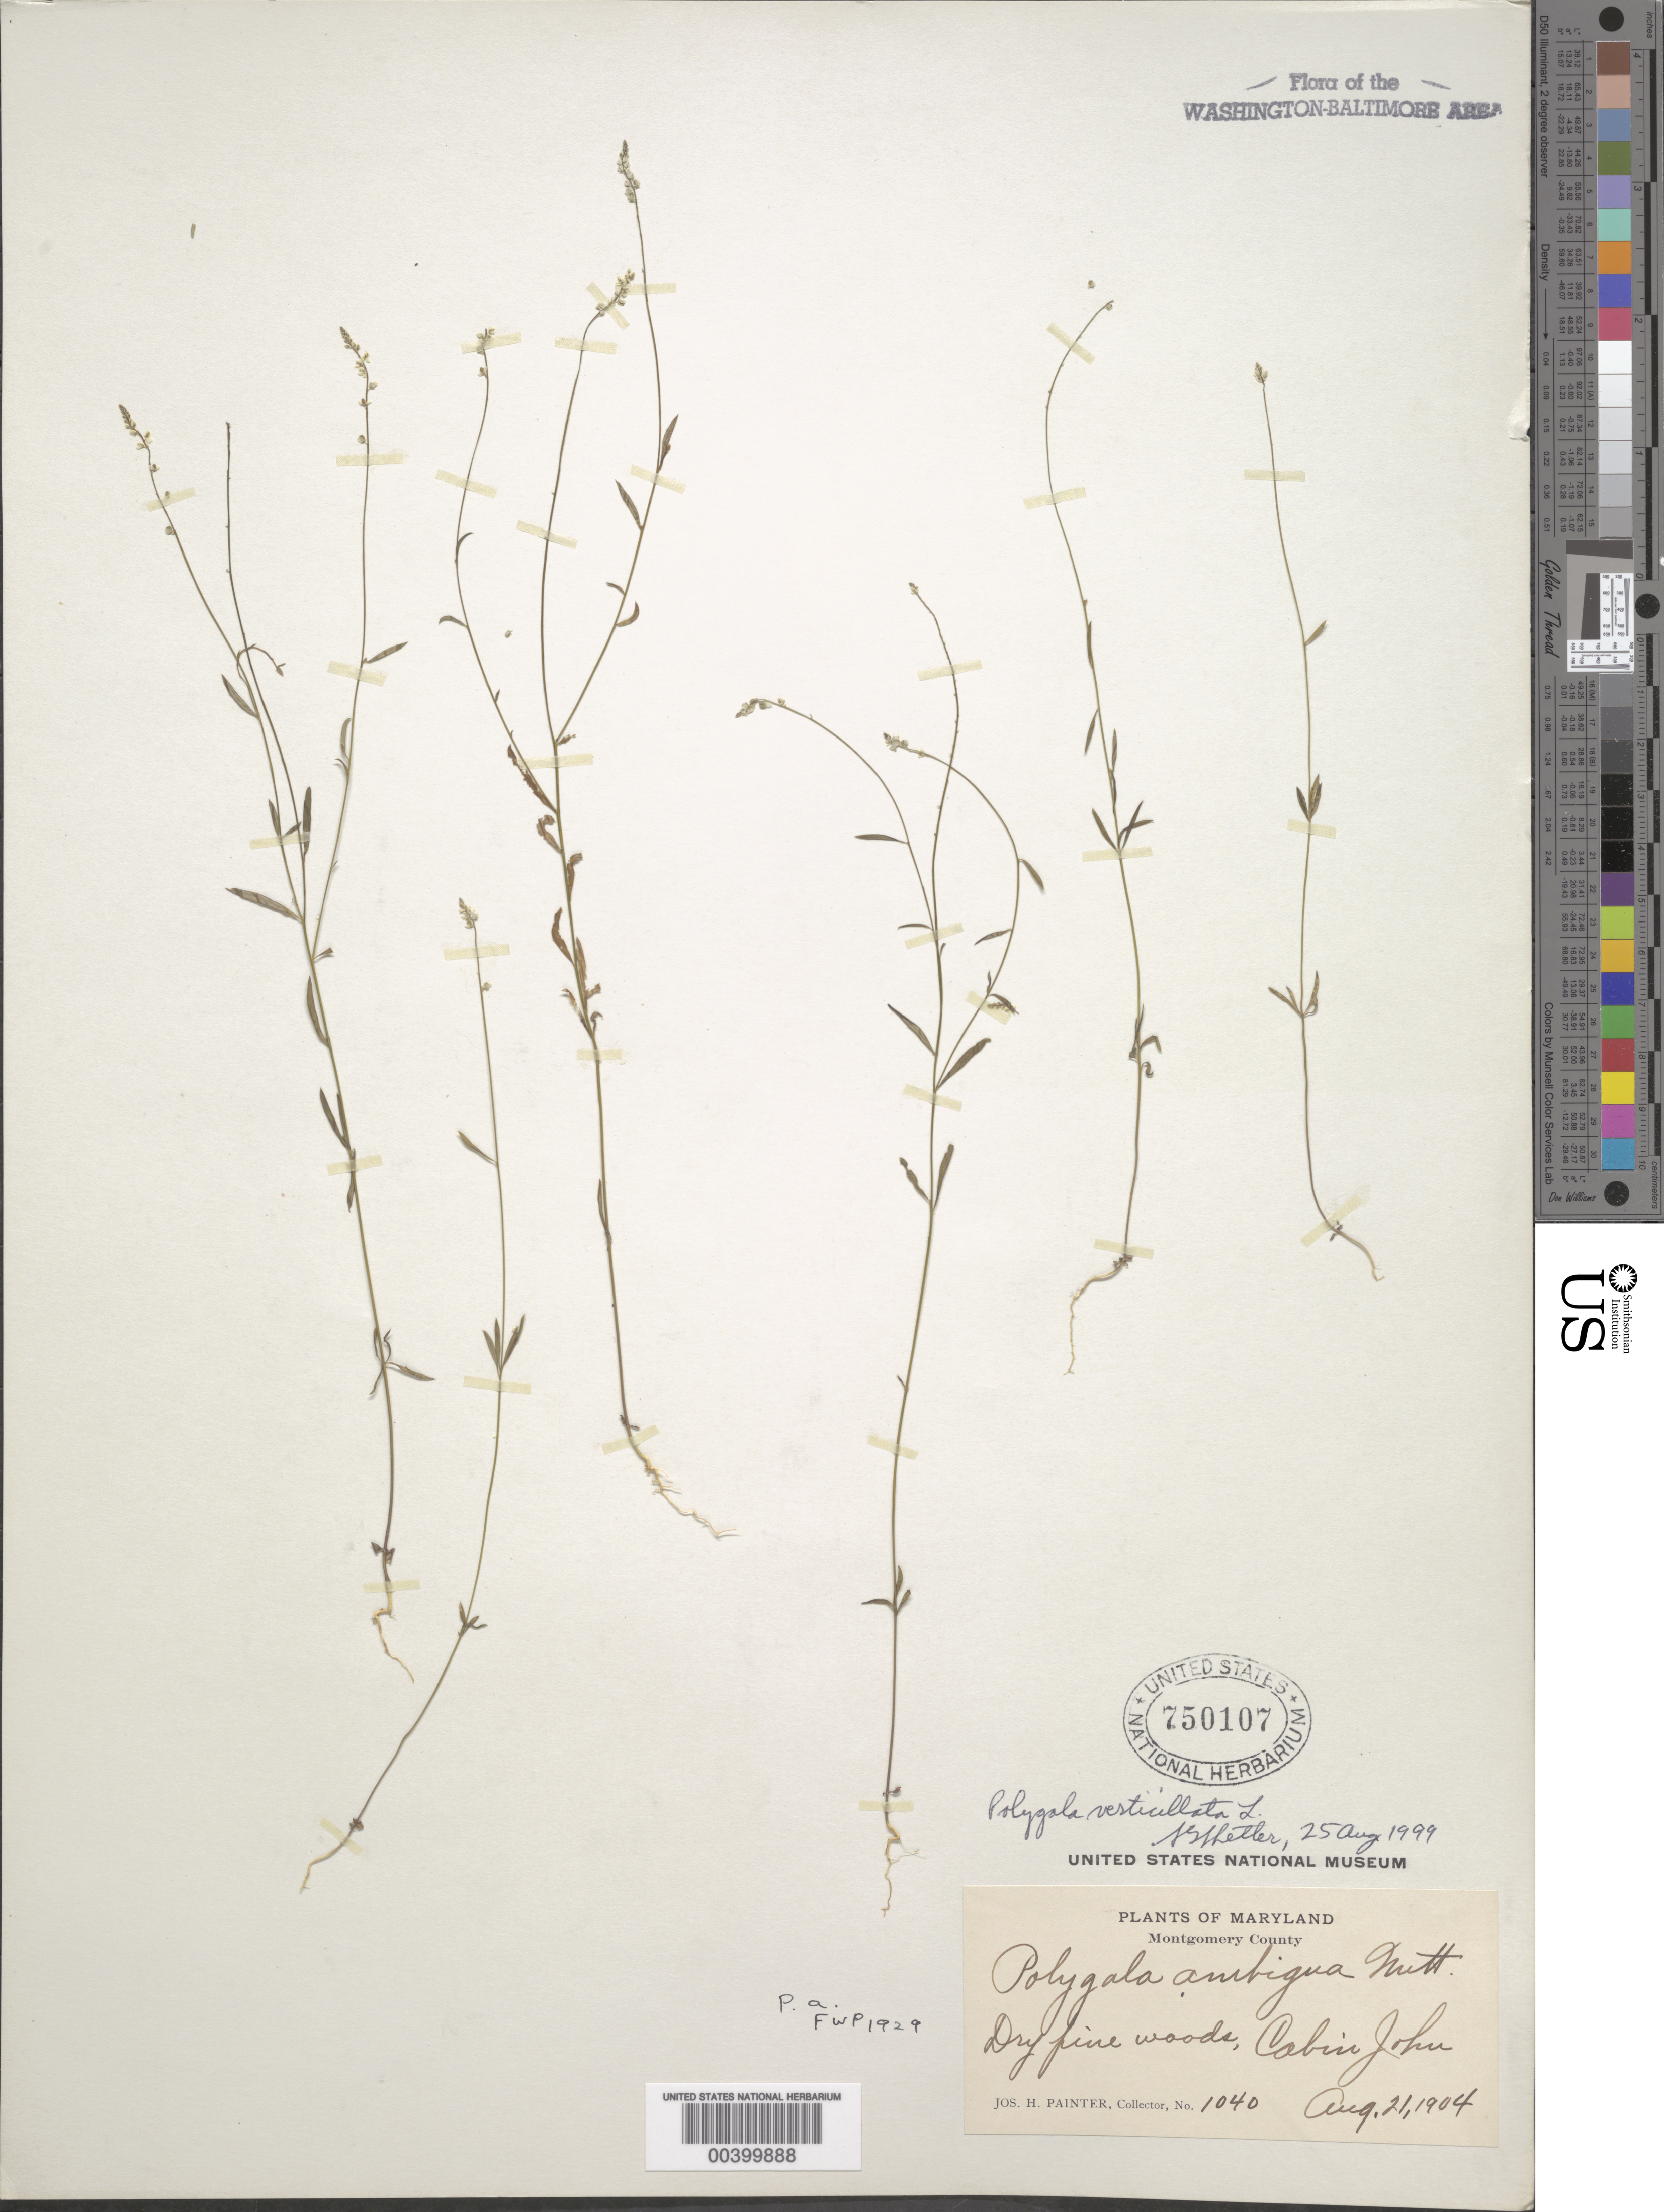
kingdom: Plantae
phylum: Tracheophyta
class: Magnoliopsida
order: Fabales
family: Polygalaceae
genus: Polygala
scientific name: Polygala verticillata var. ambigua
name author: (Nutt.) Alph. Wood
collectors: J. H. Painter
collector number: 1040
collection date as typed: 21 Aug 1904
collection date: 1904-08-21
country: United States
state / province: Maryland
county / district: Montgomery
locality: Cabin John C. & O. Canal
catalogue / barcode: US 750107